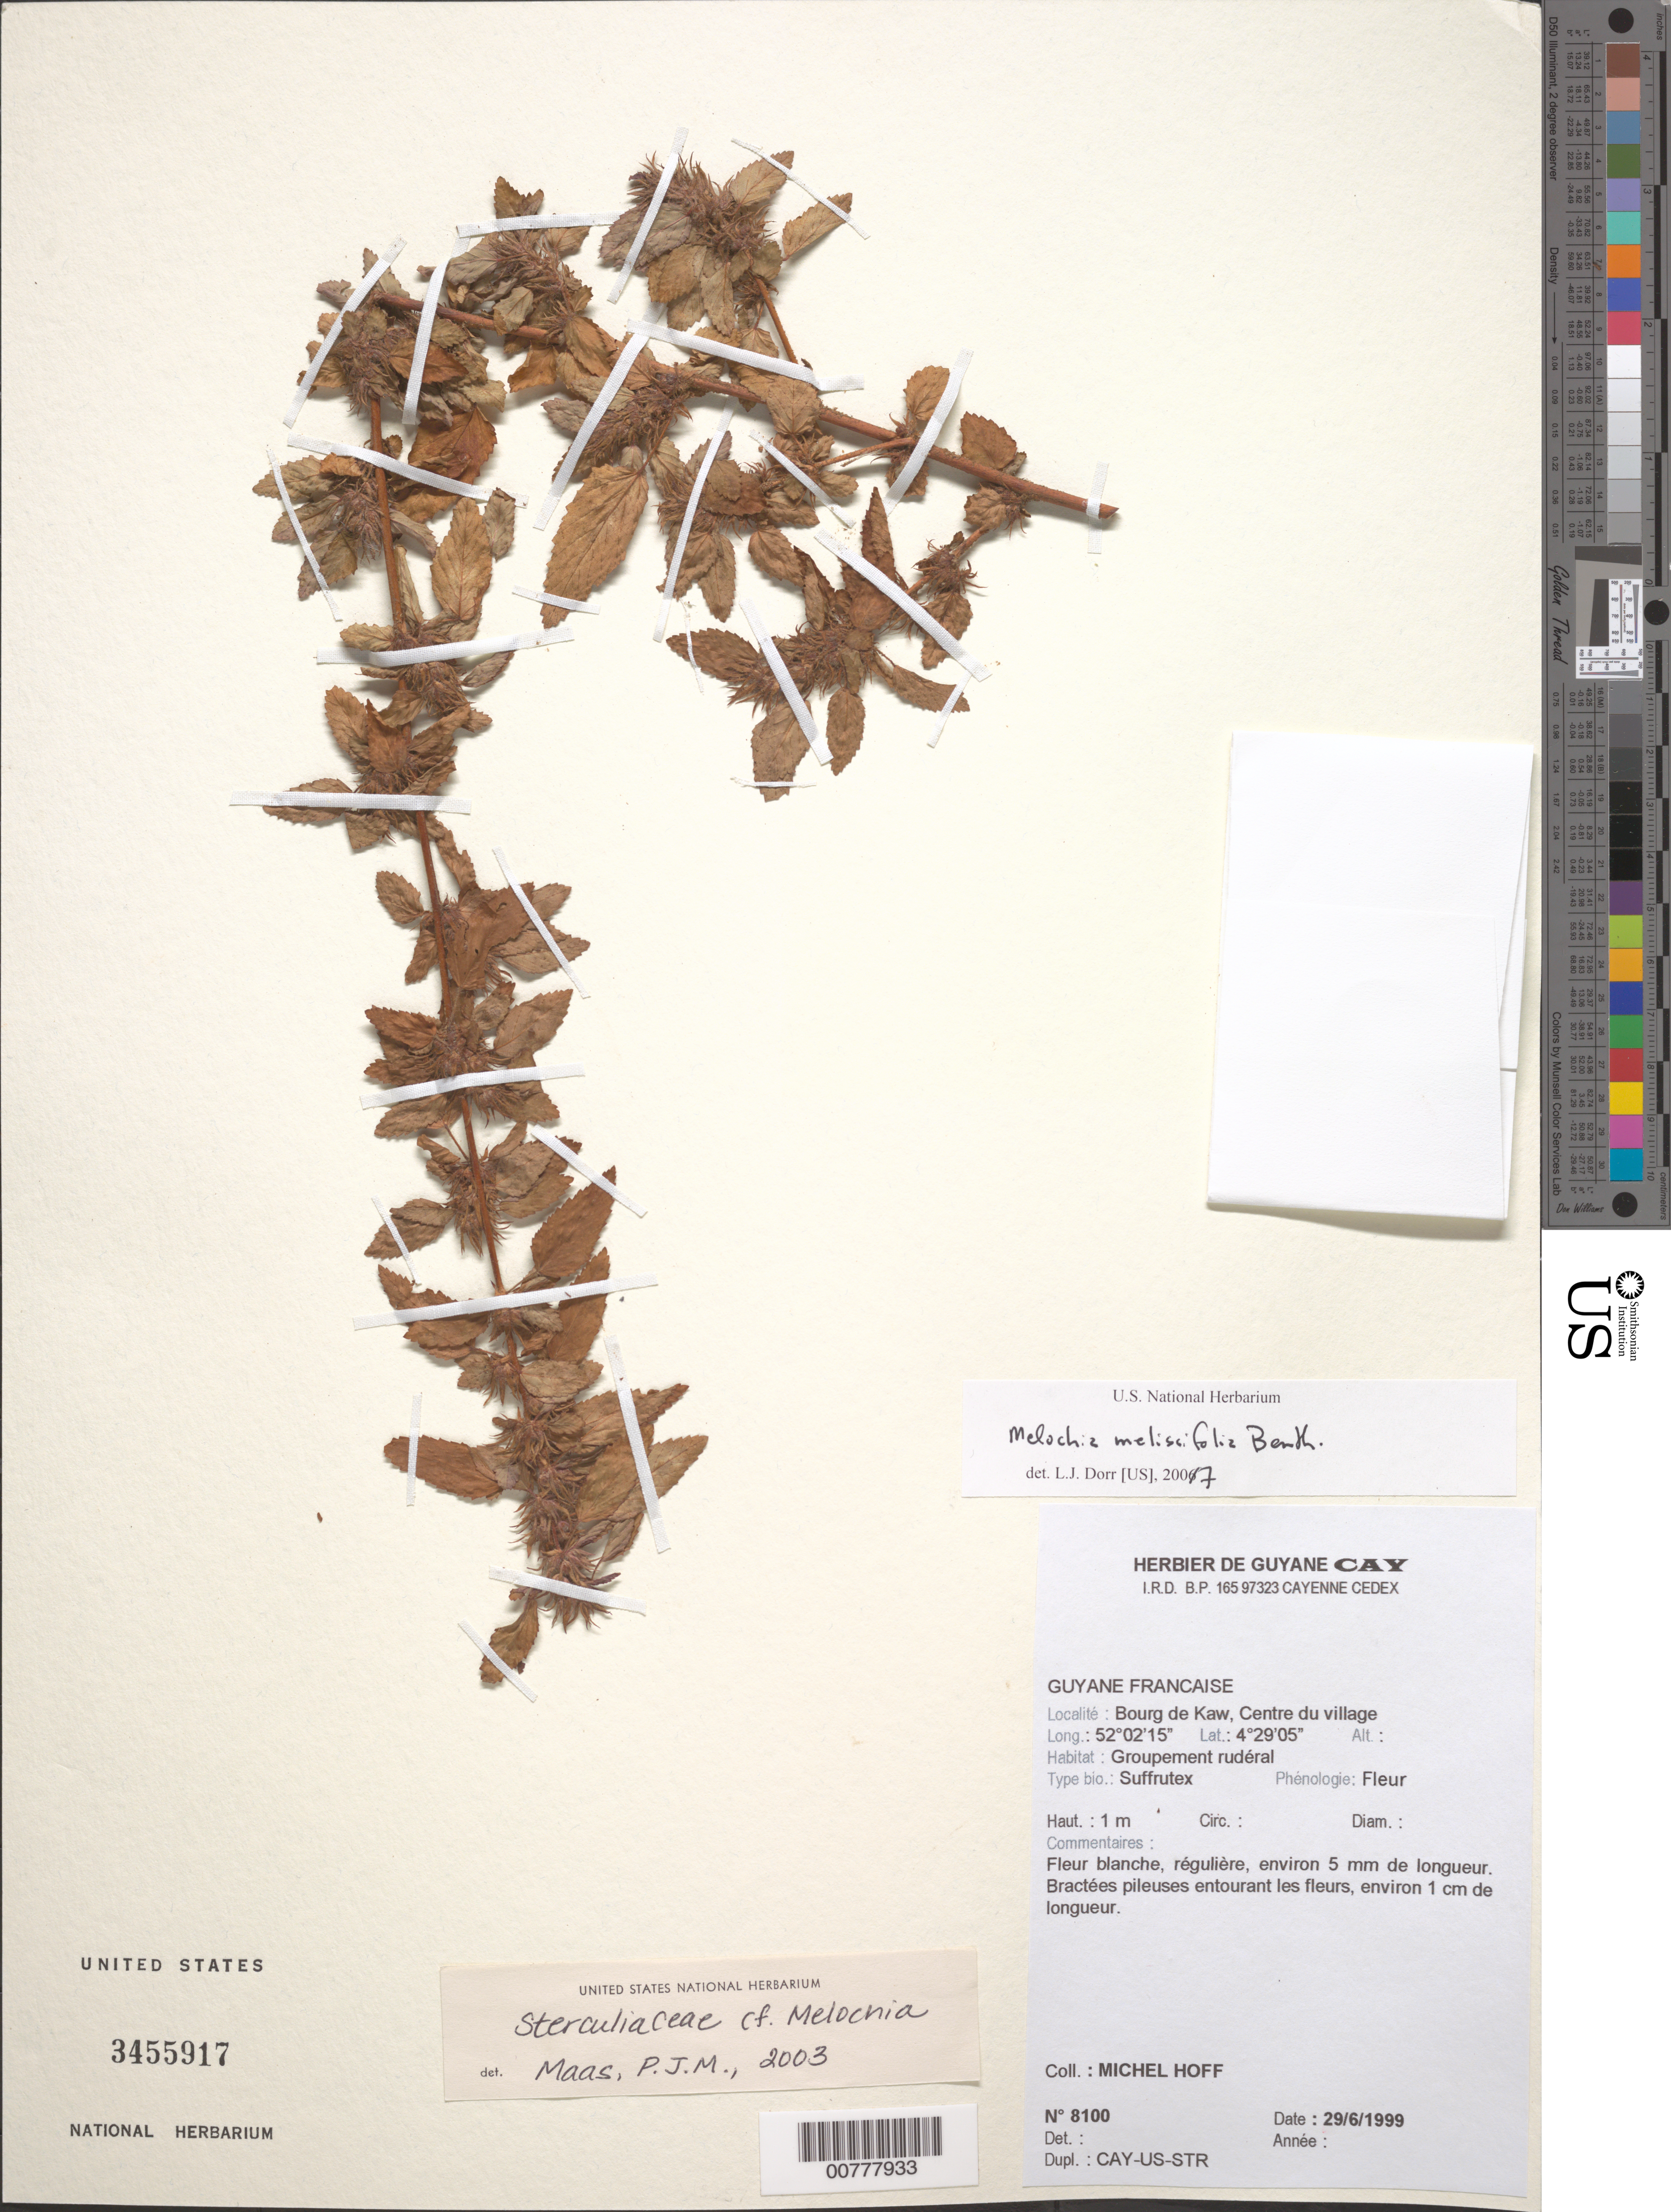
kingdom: Plantae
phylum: Tracheophyta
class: Magnoliopsida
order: Malvales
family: Malvaceae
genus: Melochia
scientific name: Melochia melissifolia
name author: Benth.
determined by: Dorr, L. J., (BOT), Smithsonian Institution - National Museum of Natural History (UNITED STATES)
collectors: M. Hoff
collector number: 8100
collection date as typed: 29-Jun-99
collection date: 1999-06-29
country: French Guiana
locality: Bourg de Kaw, centre du village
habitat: Groupement rudéral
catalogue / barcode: US 3455917